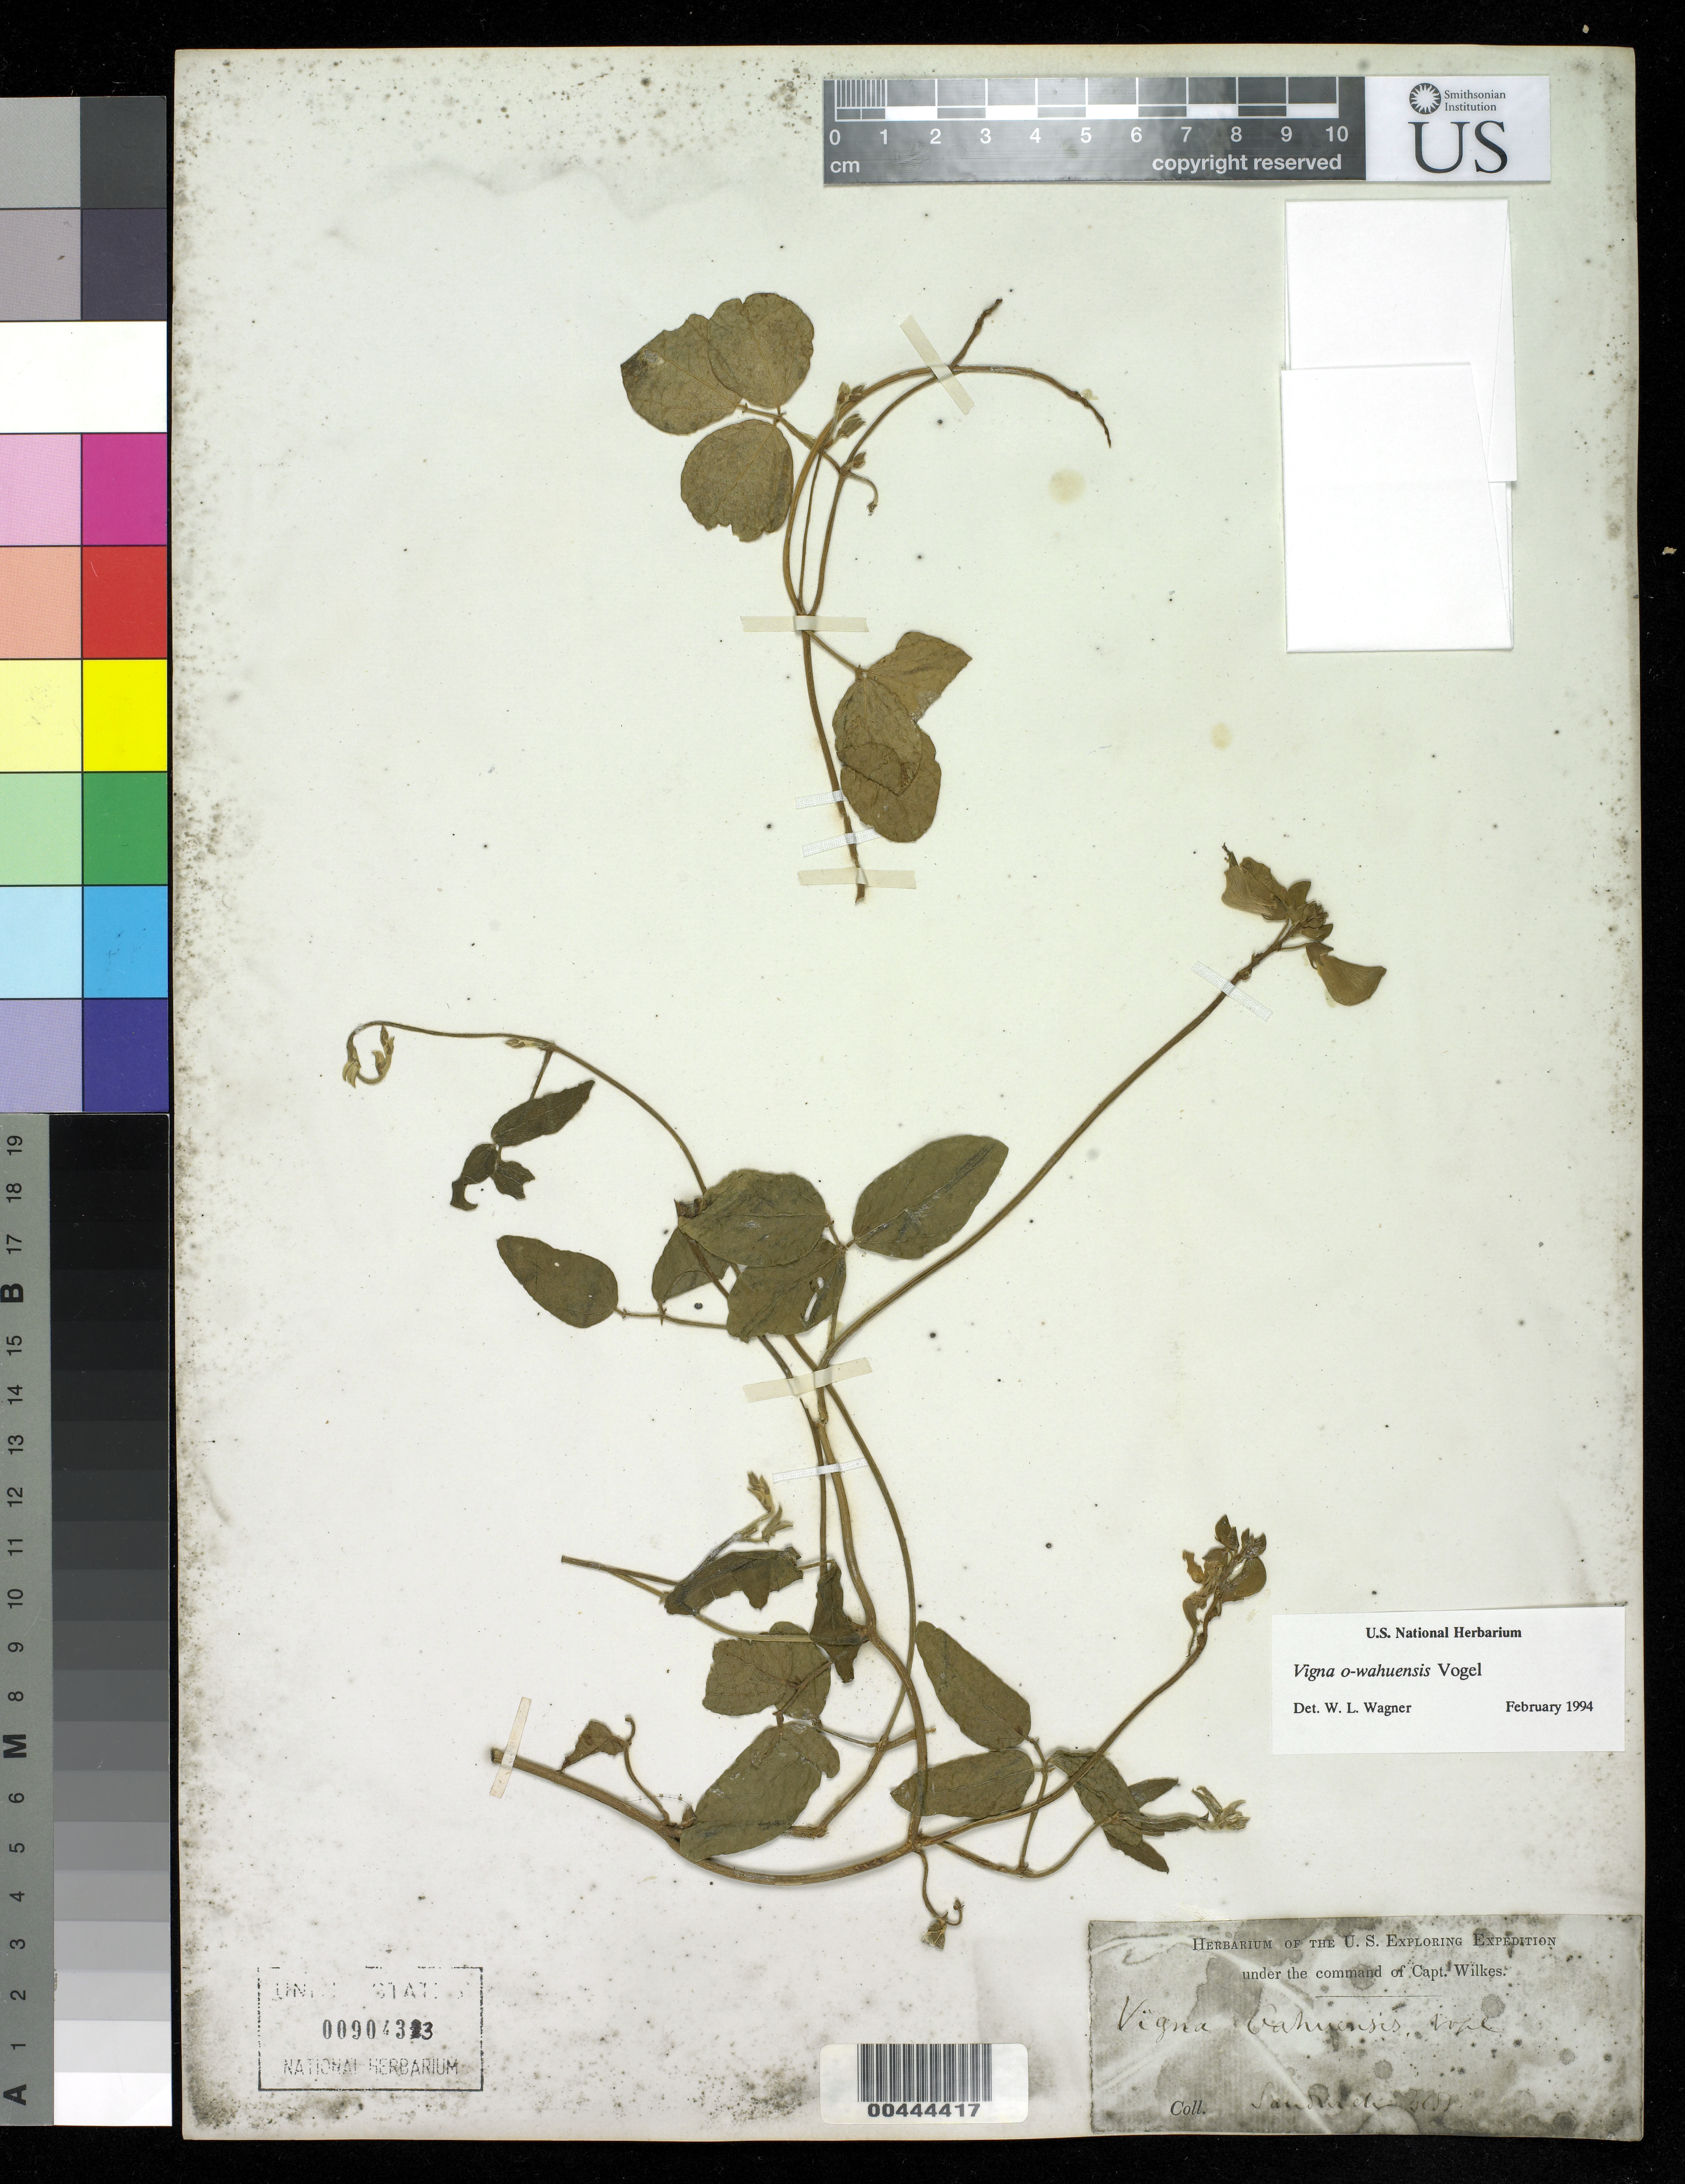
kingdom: Plantae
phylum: Tracheophyta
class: Magnoliopsida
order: Fabales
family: Fabaceae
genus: Vigna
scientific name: Vigna owahuensis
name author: Vogel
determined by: Wagner, W. L., (BOT), Smithsonian Institution - National Museum of Natural History (UNITED STATES)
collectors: Wilkes Explor. Exped.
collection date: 1838/1842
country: United States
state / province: Hawaii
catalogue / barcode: US 90433